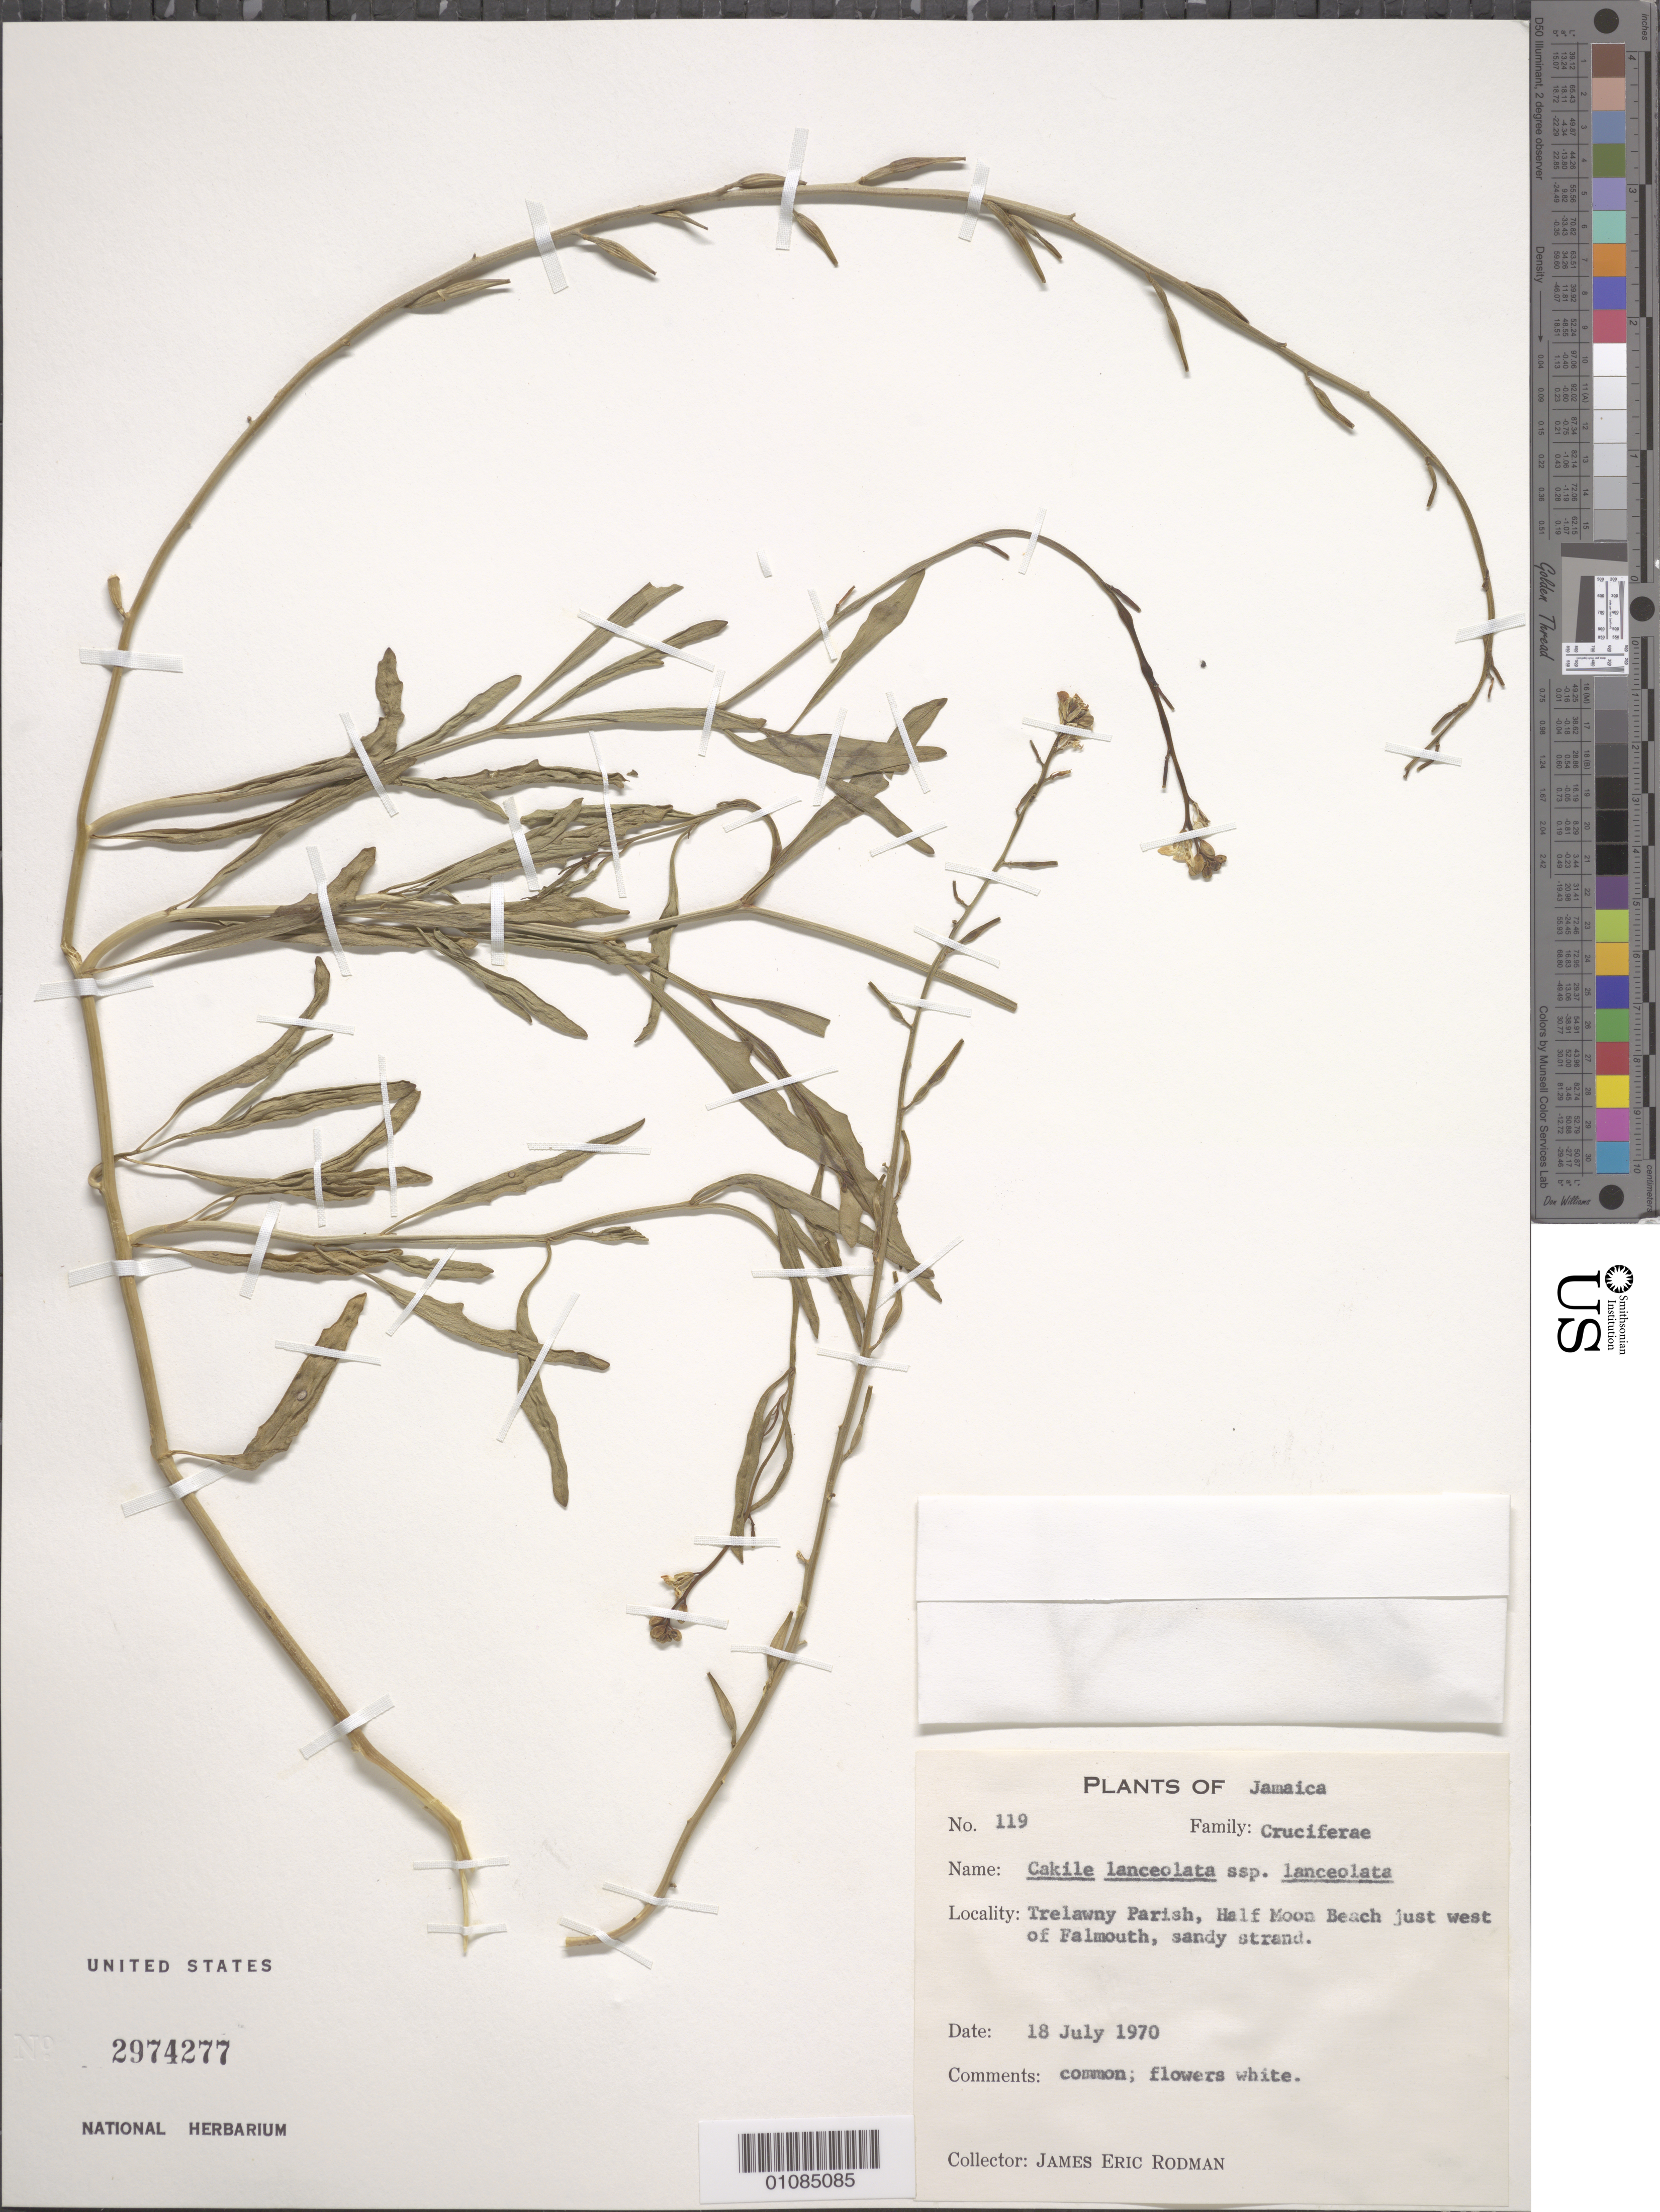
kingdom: Plantae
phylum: Tracheophyta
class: Magnoliopsida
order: Brassicales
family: Brassicaceae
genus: Cakile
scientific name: Cakile lanceolata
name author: (Willd.) O.E. Schulz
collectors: J. Rodman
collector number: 119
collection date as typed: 18 Jul 1970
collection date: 1970-07-18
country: Jamaica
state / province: Trelawny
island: Jamaica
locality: Half Moon Beach just W of Falmouth, sandy strand.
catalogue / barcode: US 2974277